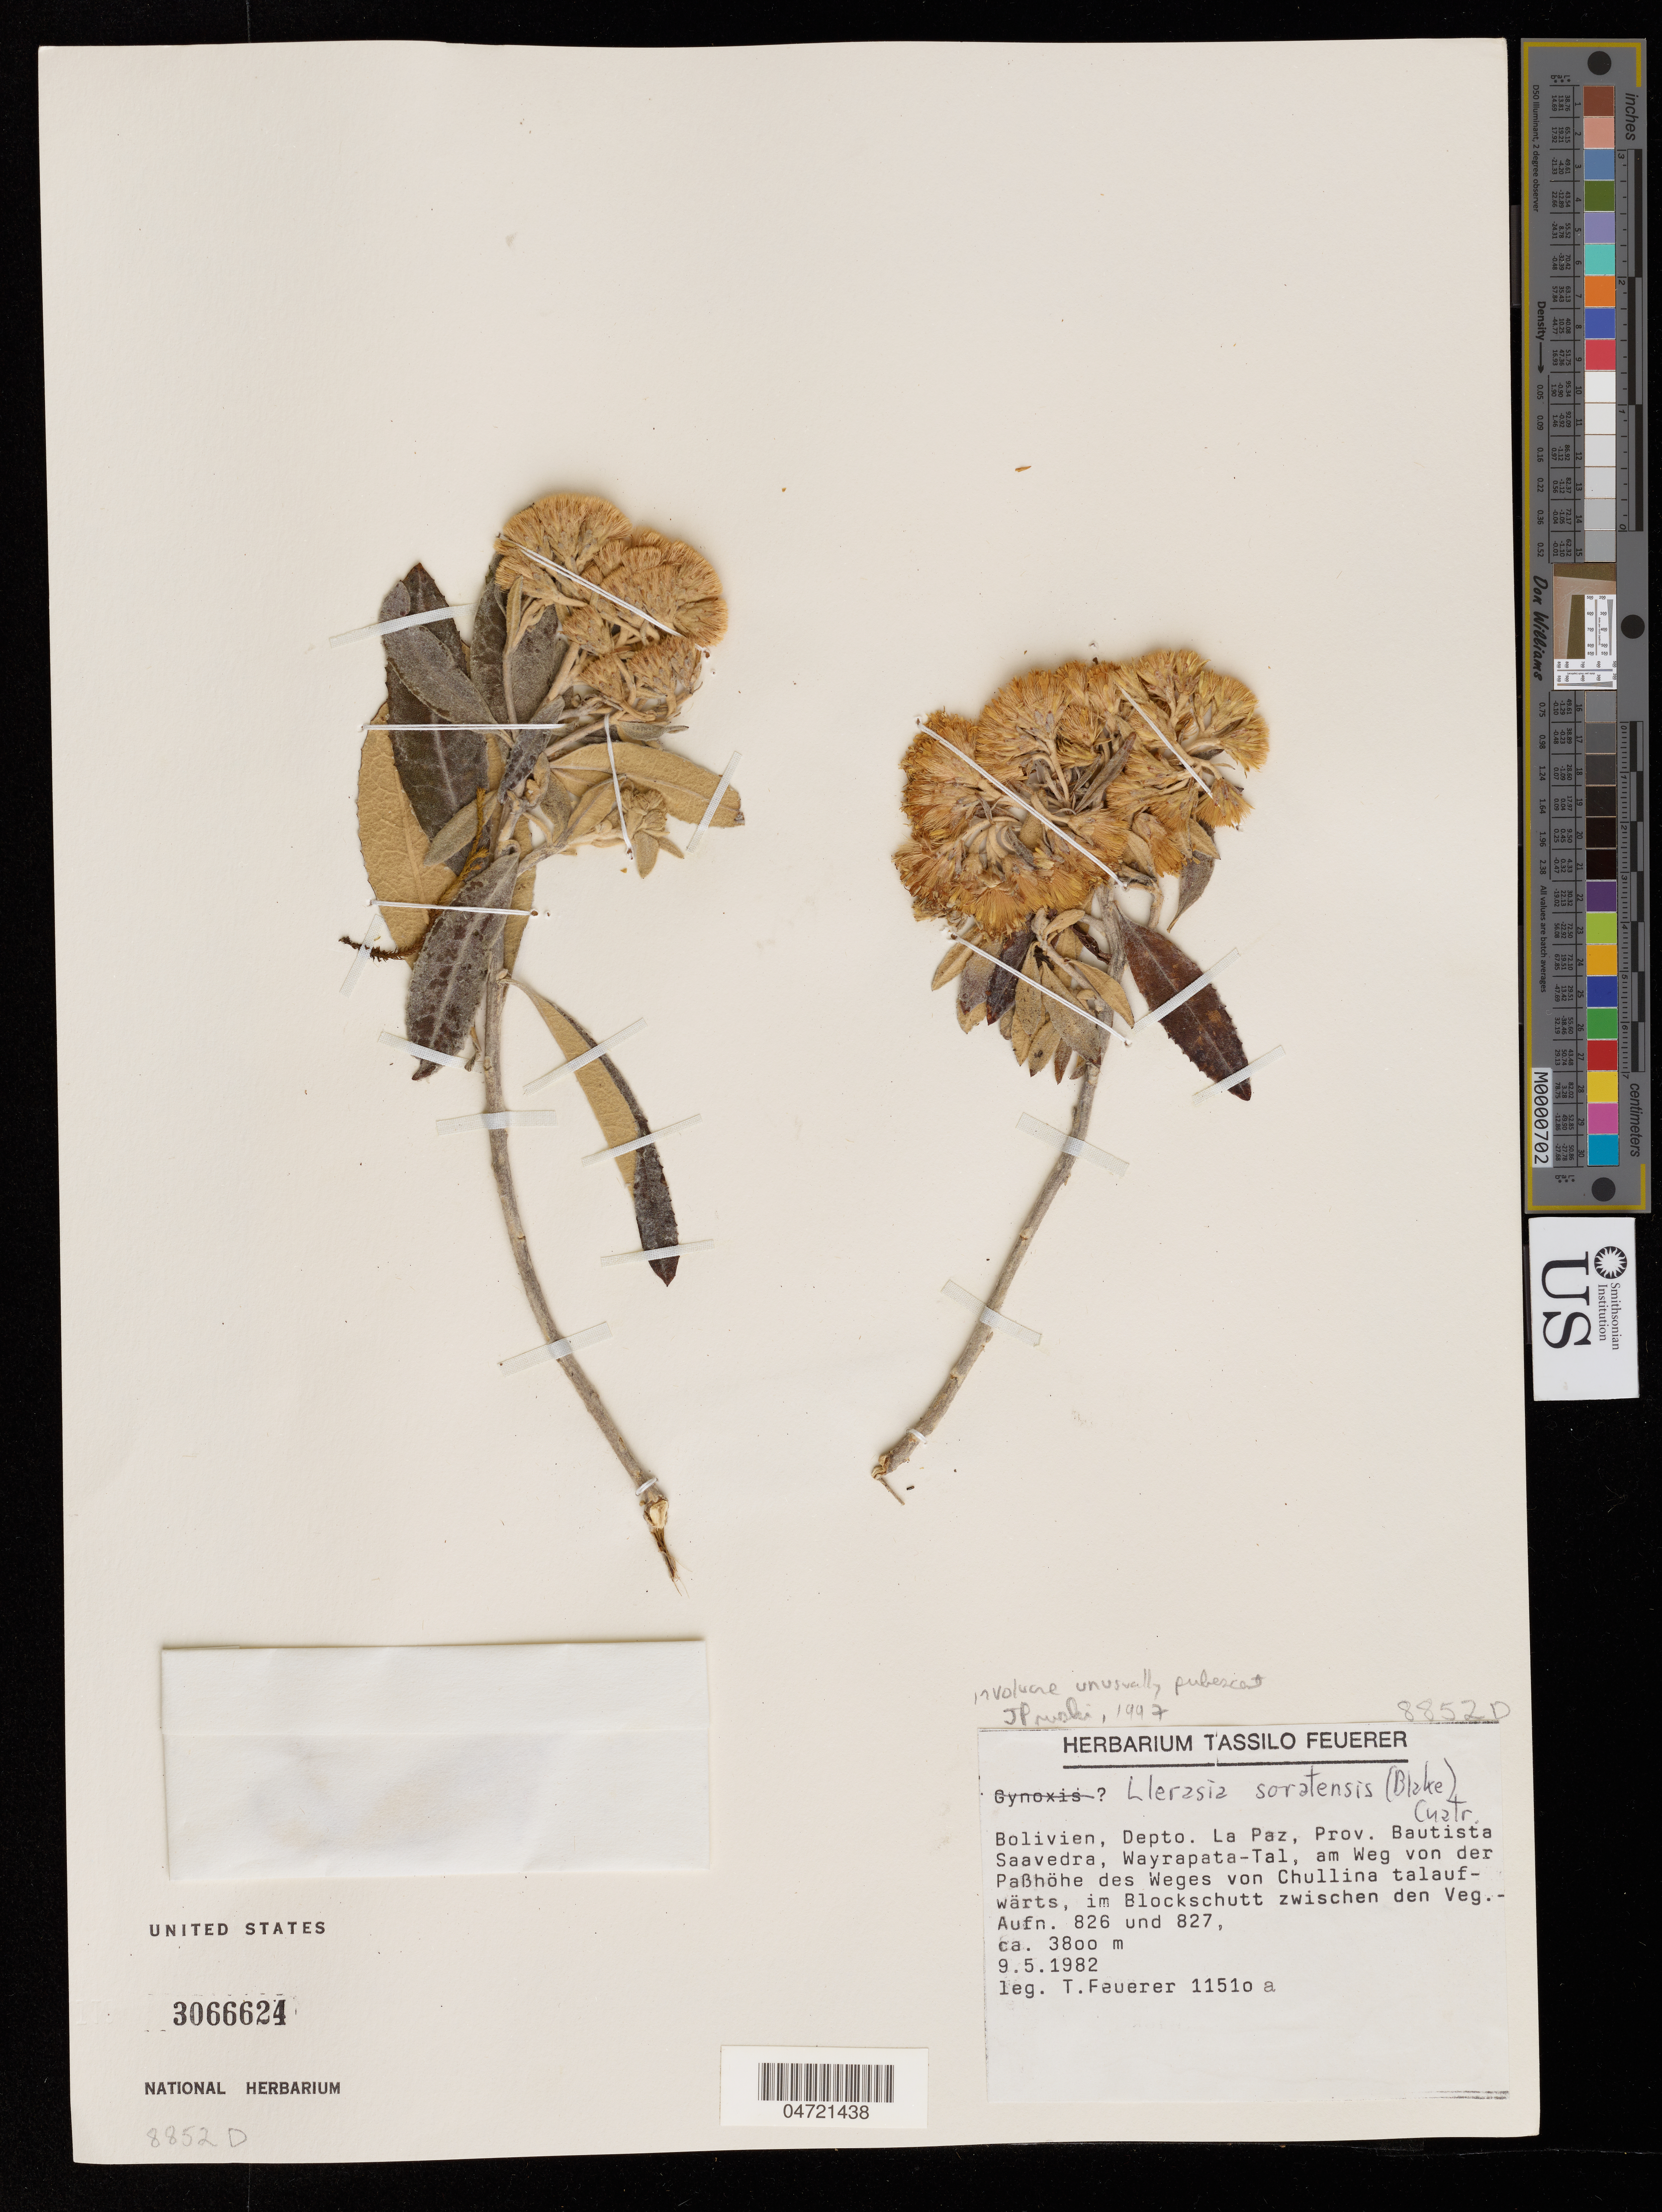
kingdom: Plantae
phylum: Tracheophyta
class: Magnoliopsida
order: Asterales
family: Asteraceae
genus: Llerasia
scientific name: Llerasia soratensis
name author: (S.F. Blake) Cuatrec.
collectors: T. Feuerer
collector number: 11510 a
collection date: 1982-05-09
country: Bolivia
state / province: La Paz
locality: Bautista Saavedra, Wayrapata-Tal, am Weg von der Paβhӧhe des Weges van Chullina talaufwarts, im Blockschutt zwischen den Veg.-Aufn. 826 & 827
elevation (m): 3800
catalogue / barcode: US 3066624